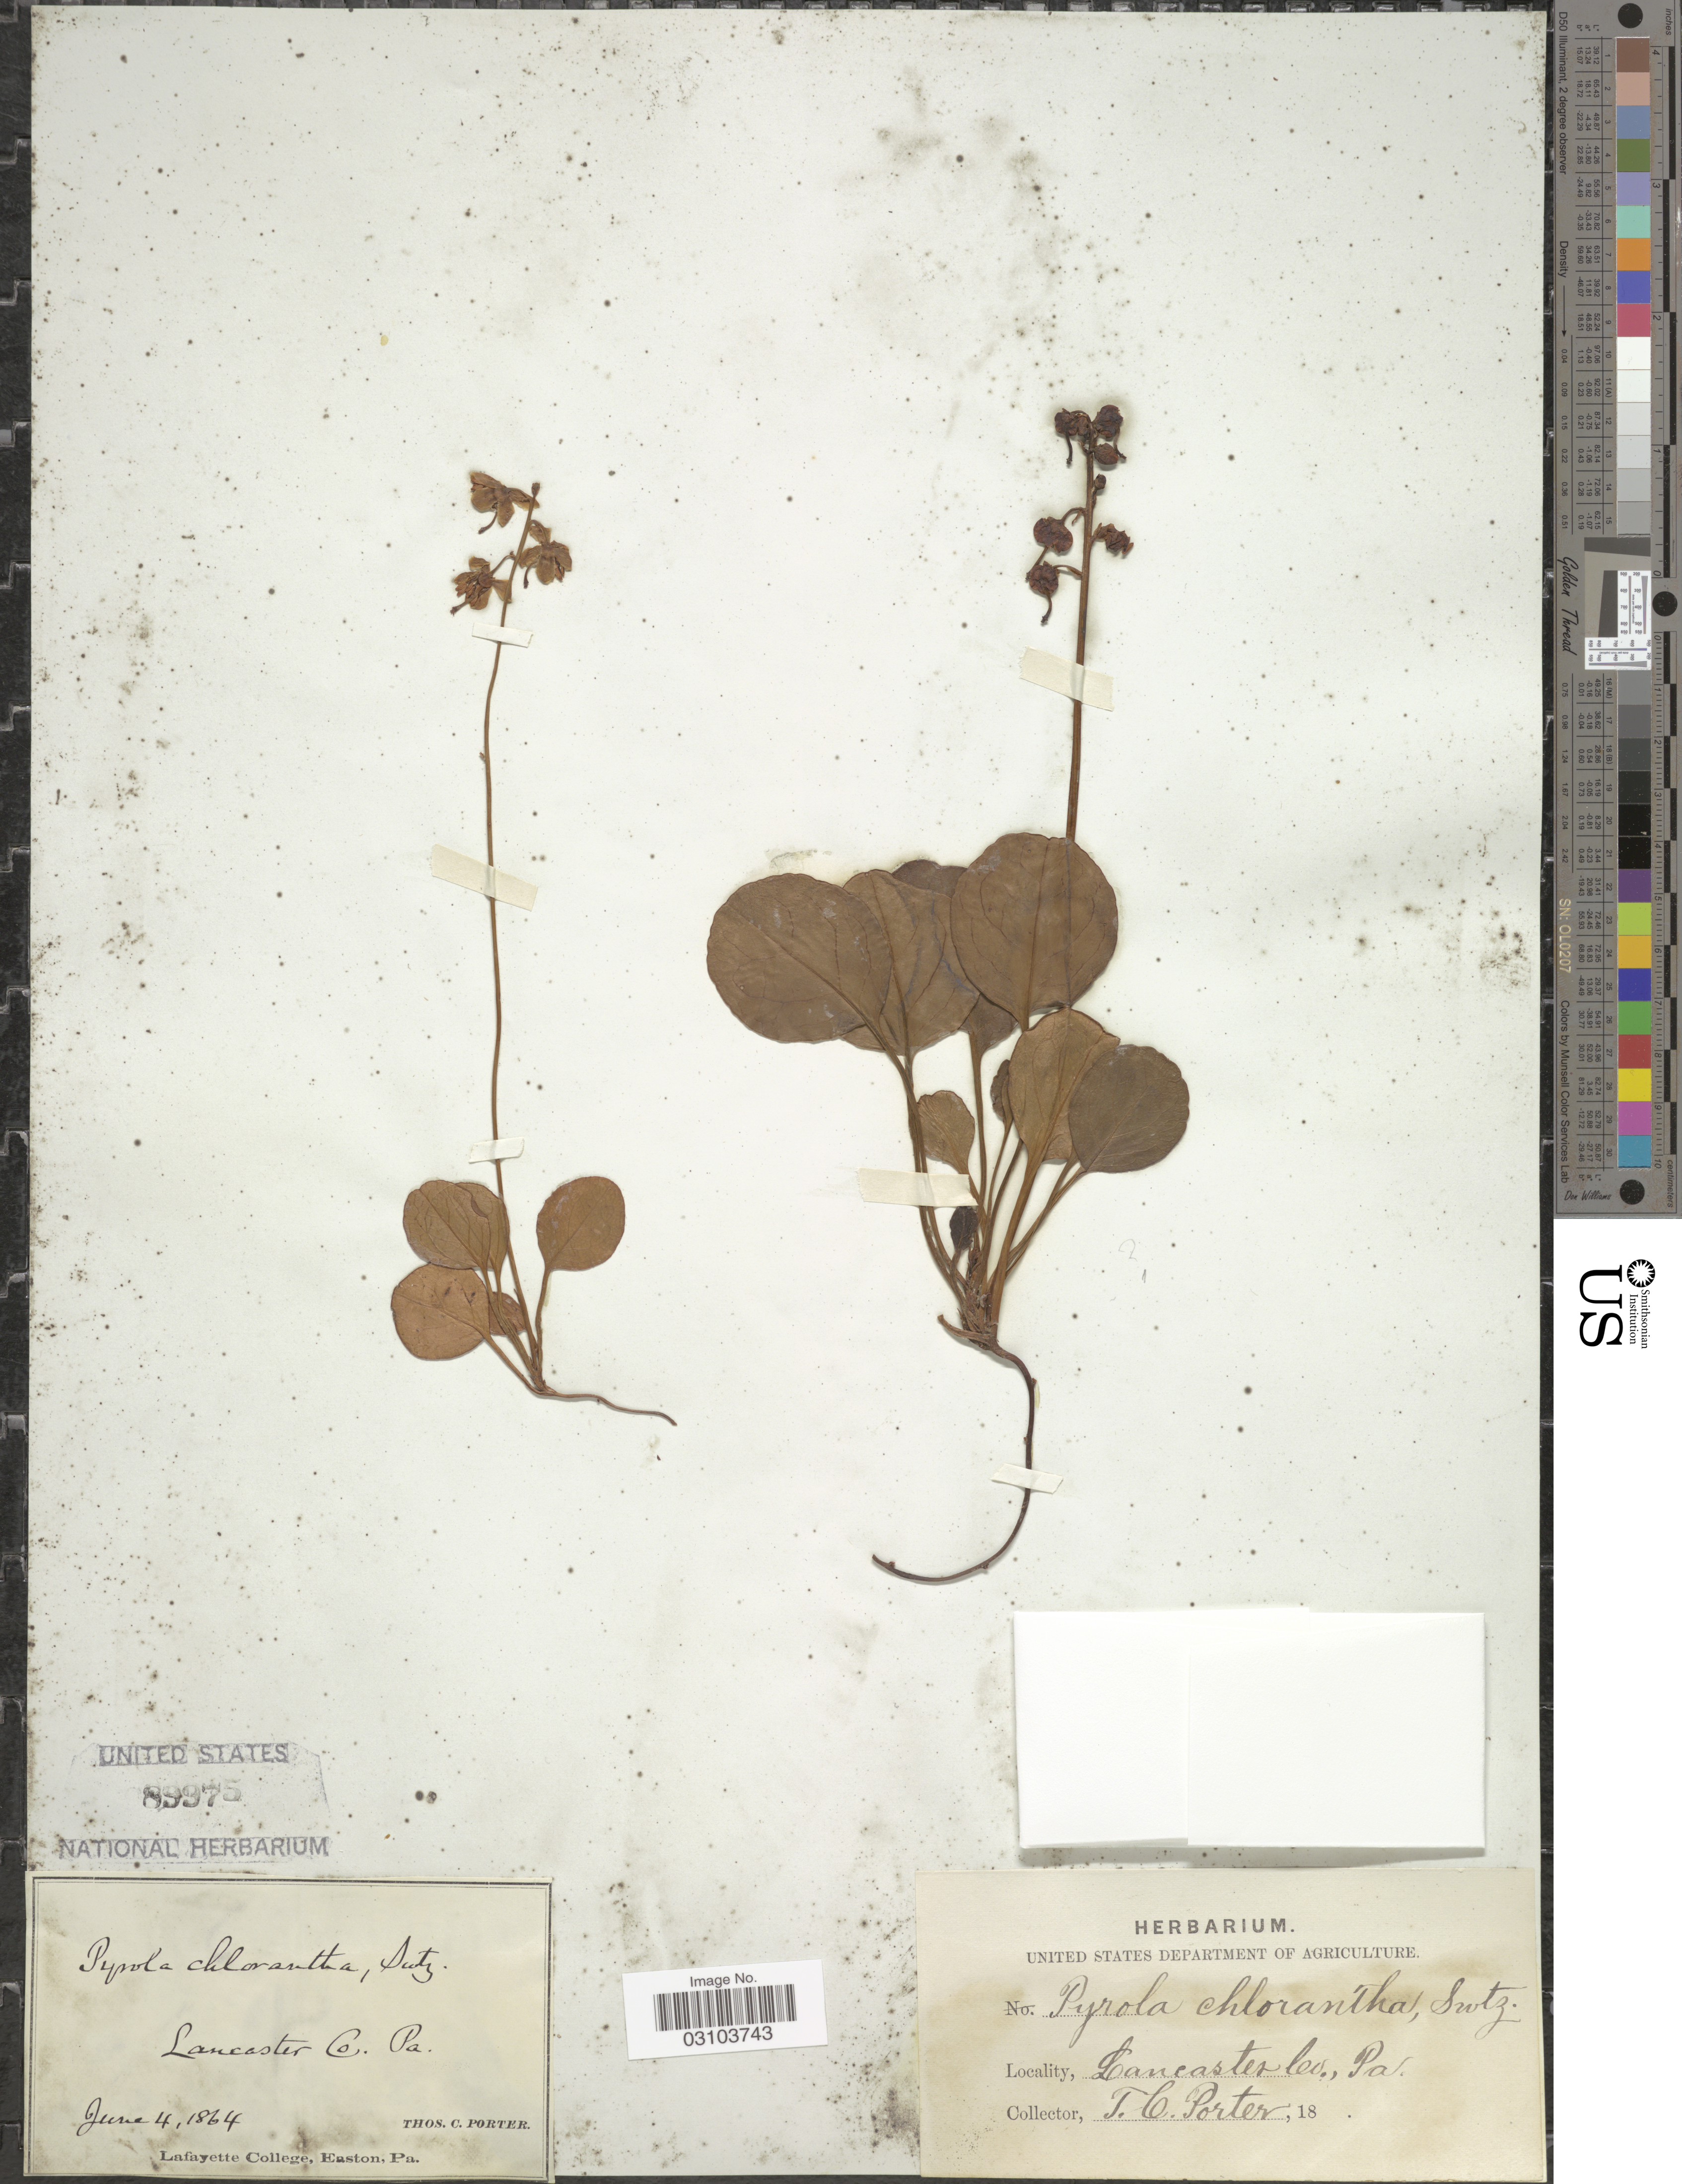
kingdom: Plantae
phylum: Tracheophyta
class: Magnoliopsida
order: Ericales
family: Ericaceae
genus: Pyrola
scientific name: Pyrola chlorantha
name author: Schweigg.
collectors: T. Porter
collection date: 1864-06-04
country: United States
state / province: Pennsylvania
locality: Lancaster Co. Pa.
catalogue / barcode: US 89975